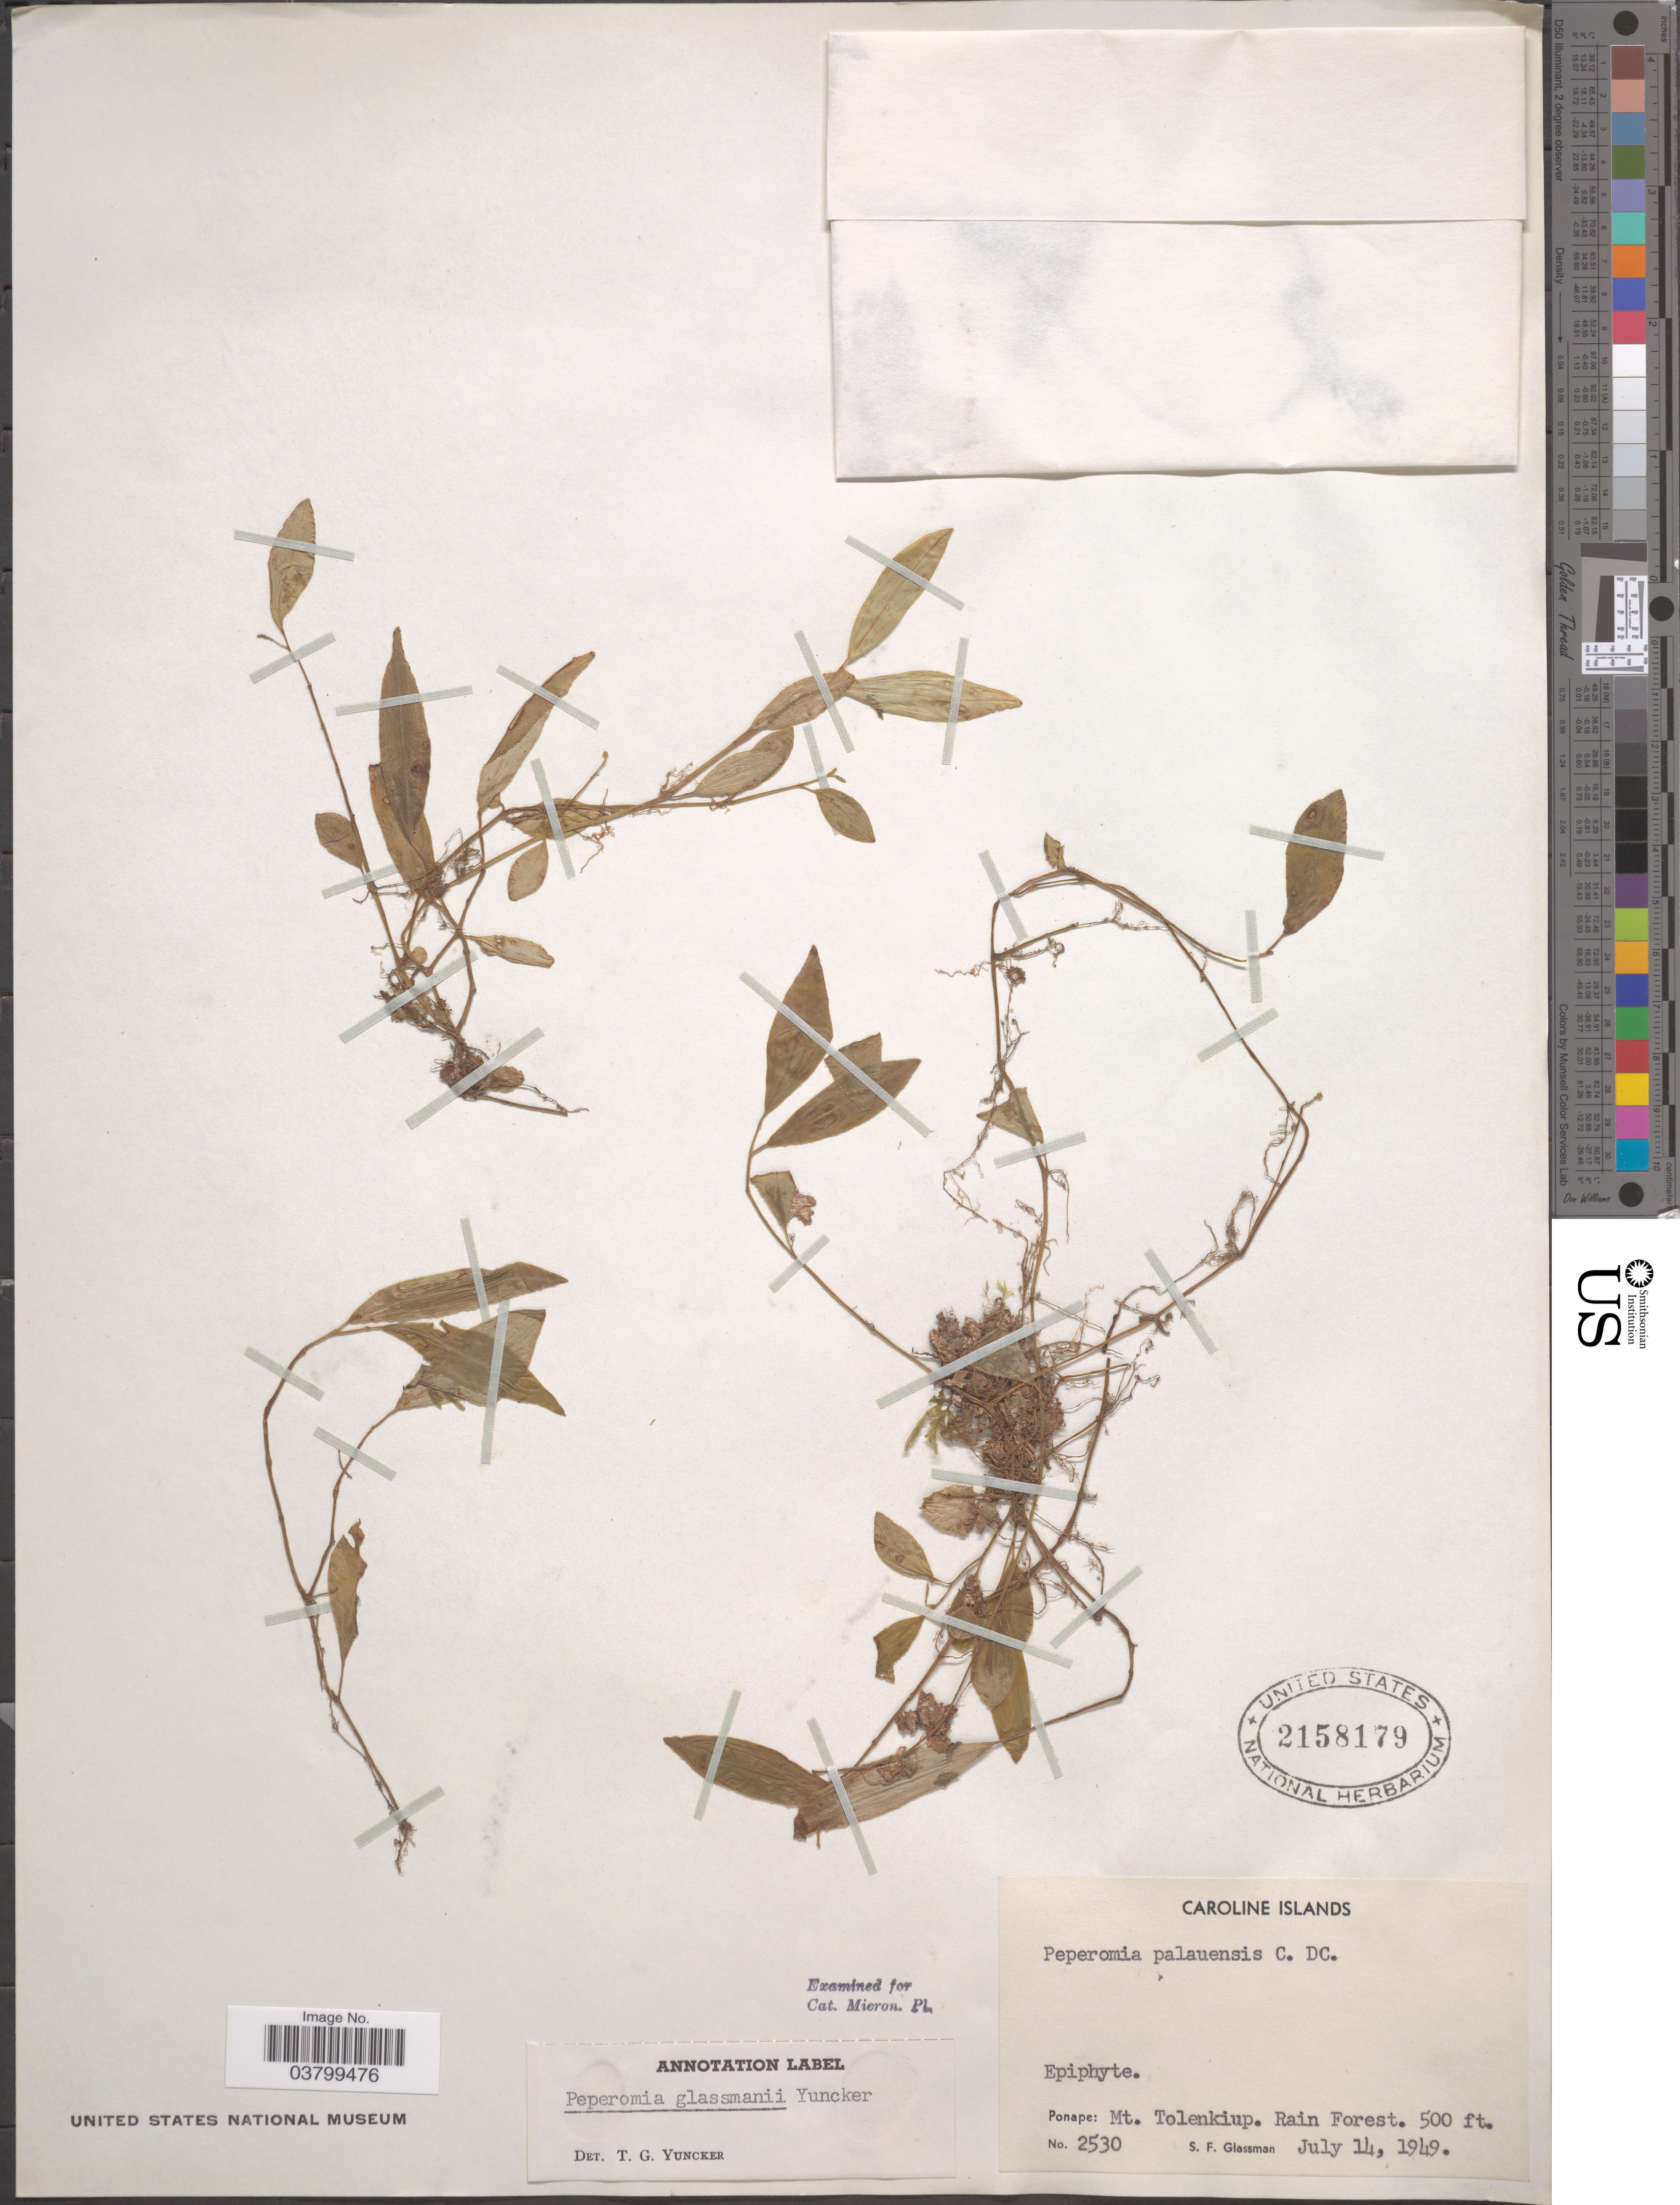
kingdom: Plantae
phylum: Tracheophyta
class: Magnoliopsida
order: Piperales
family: Piperaceae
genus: Peperomia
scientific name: Peperomia glassmanii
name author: Yunck.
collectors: S. F. Glassman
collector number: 2530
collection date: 1949-07-14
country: Micronesia, Federated States of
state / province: Pohnpei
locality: Caroline Islands. Ponape: Mt. Tolenkiup.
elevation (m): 152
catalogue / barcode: US 2158179